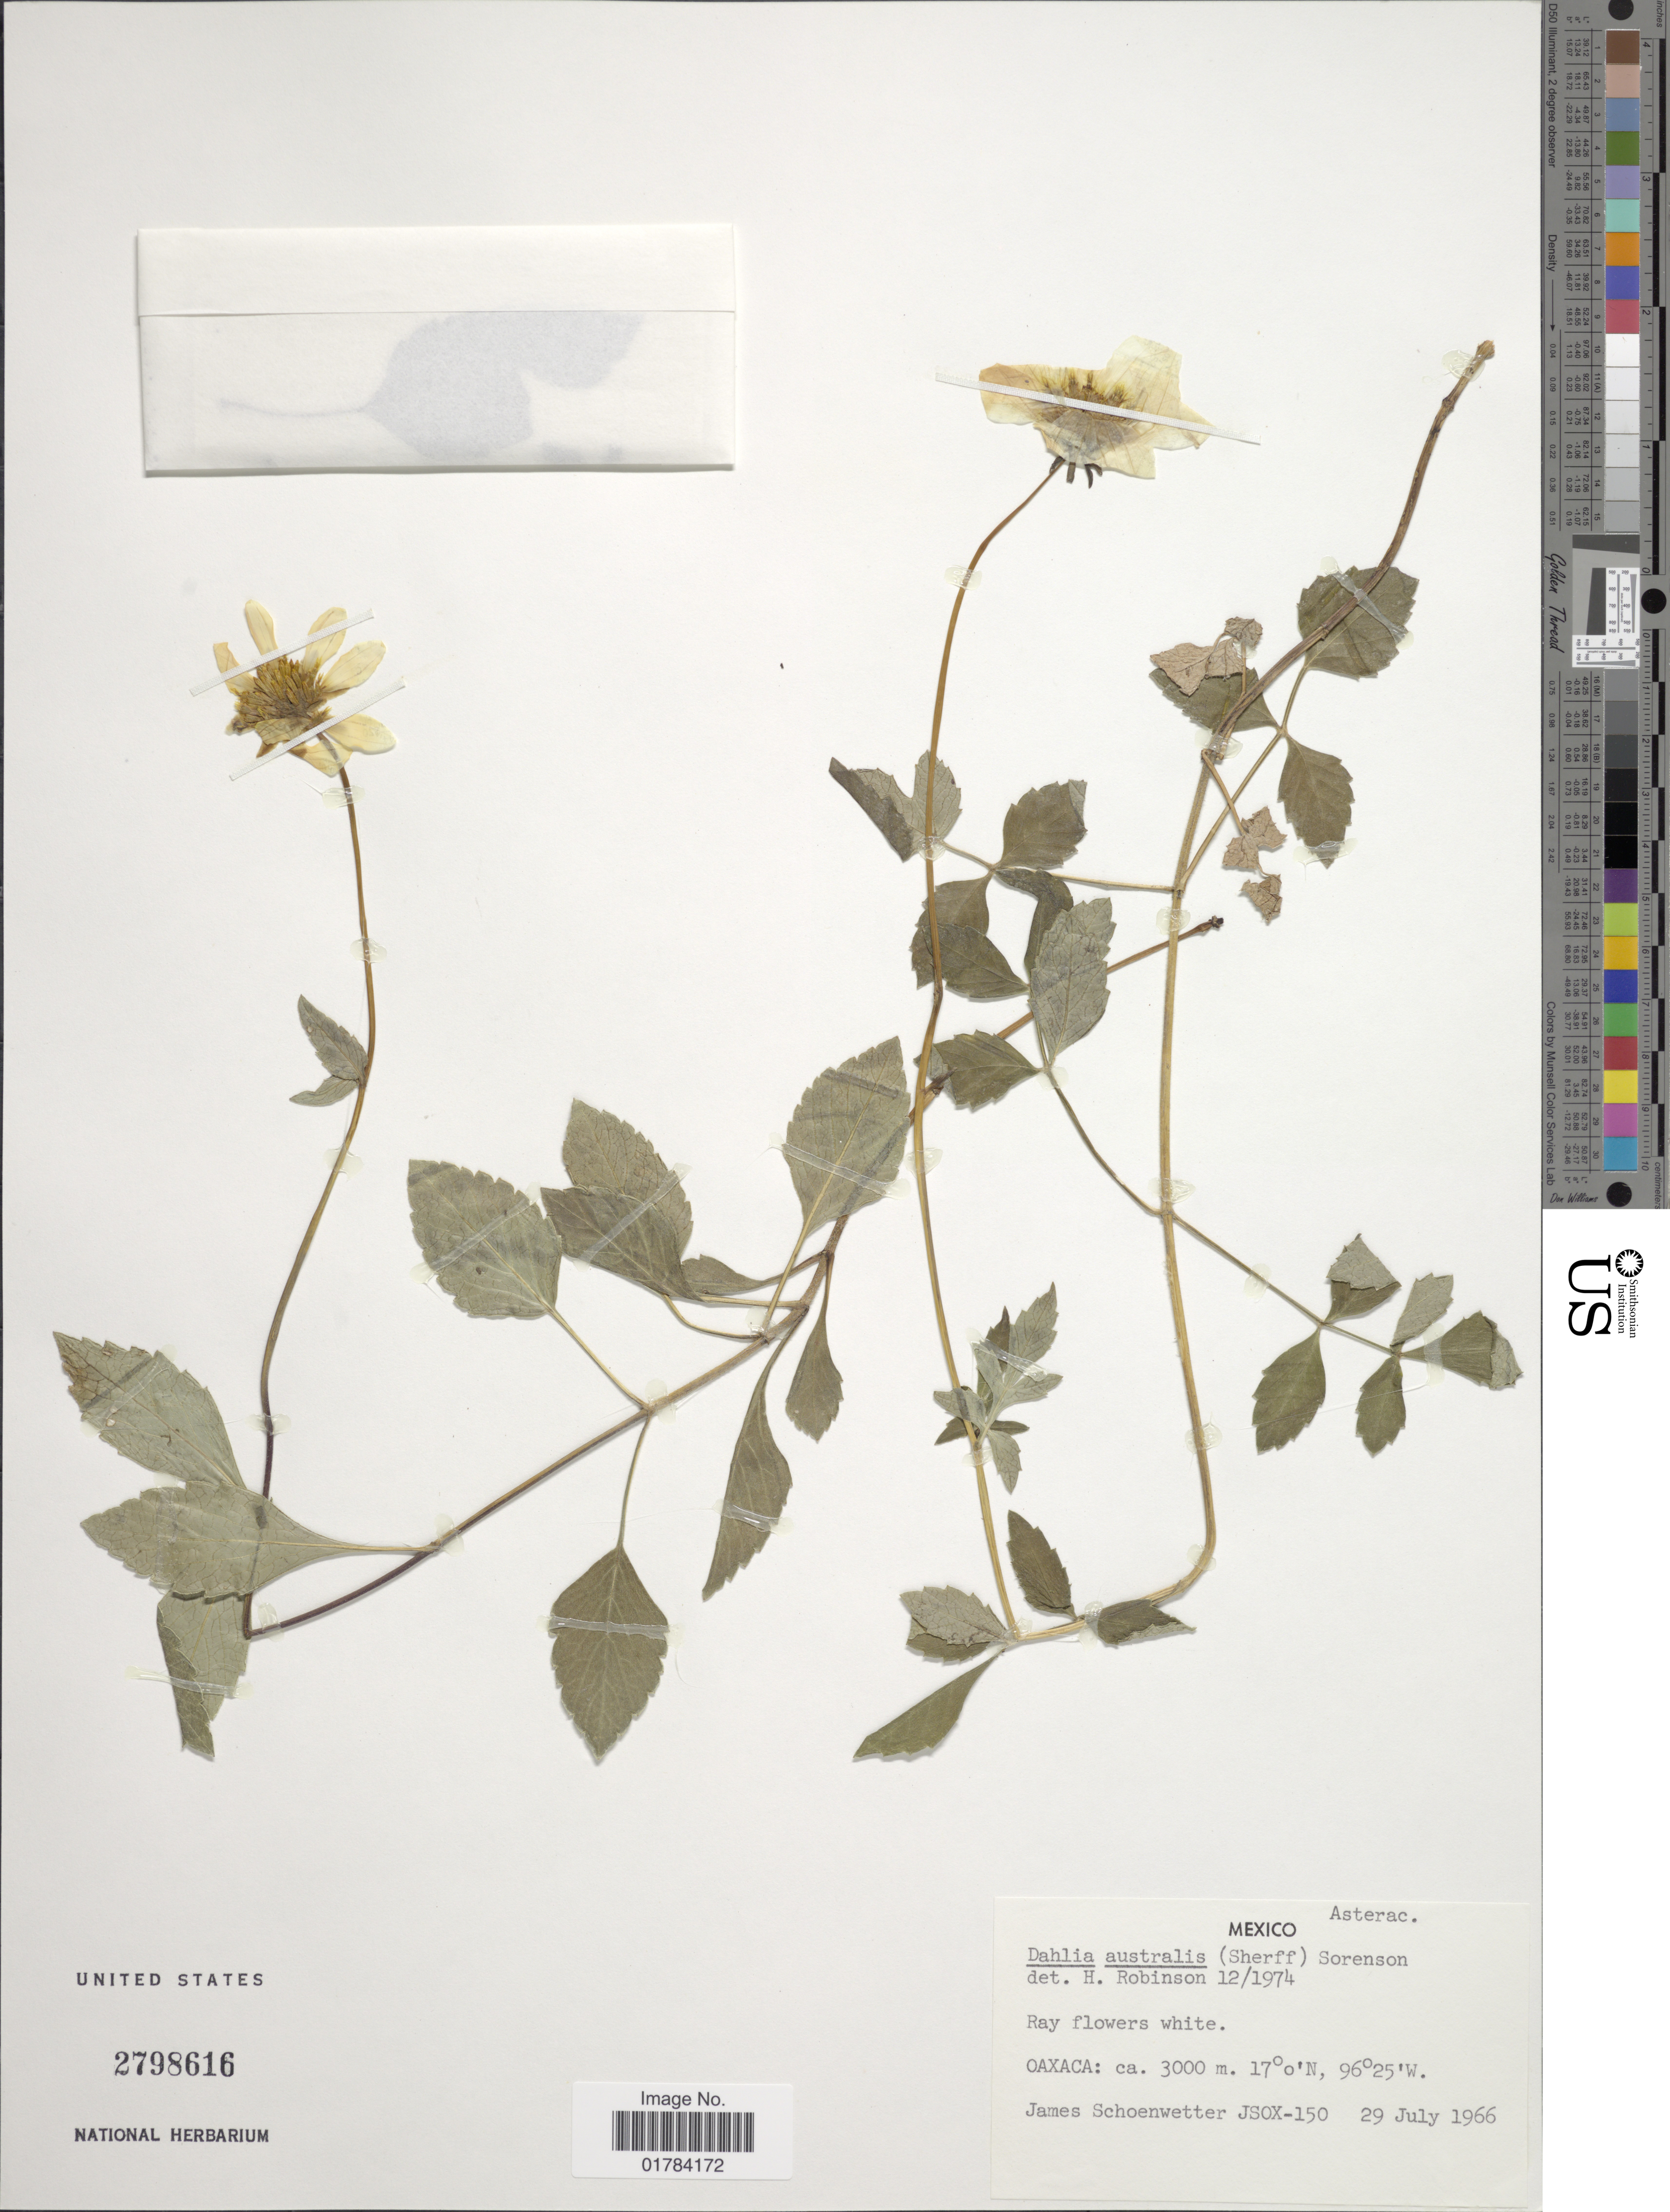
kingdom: Plantae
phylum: Tracheophyta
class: Magnoliopsida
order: Asterales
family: Asteraceae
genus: Dahlia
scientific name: Dahlia australis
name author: (Sherff) P.D. Sørensen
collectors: J. Schoenwetter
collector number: JSOX150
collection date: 1966-07-29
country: Mexico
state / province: Oaxaca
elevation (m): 3000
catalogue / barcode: US 2798616